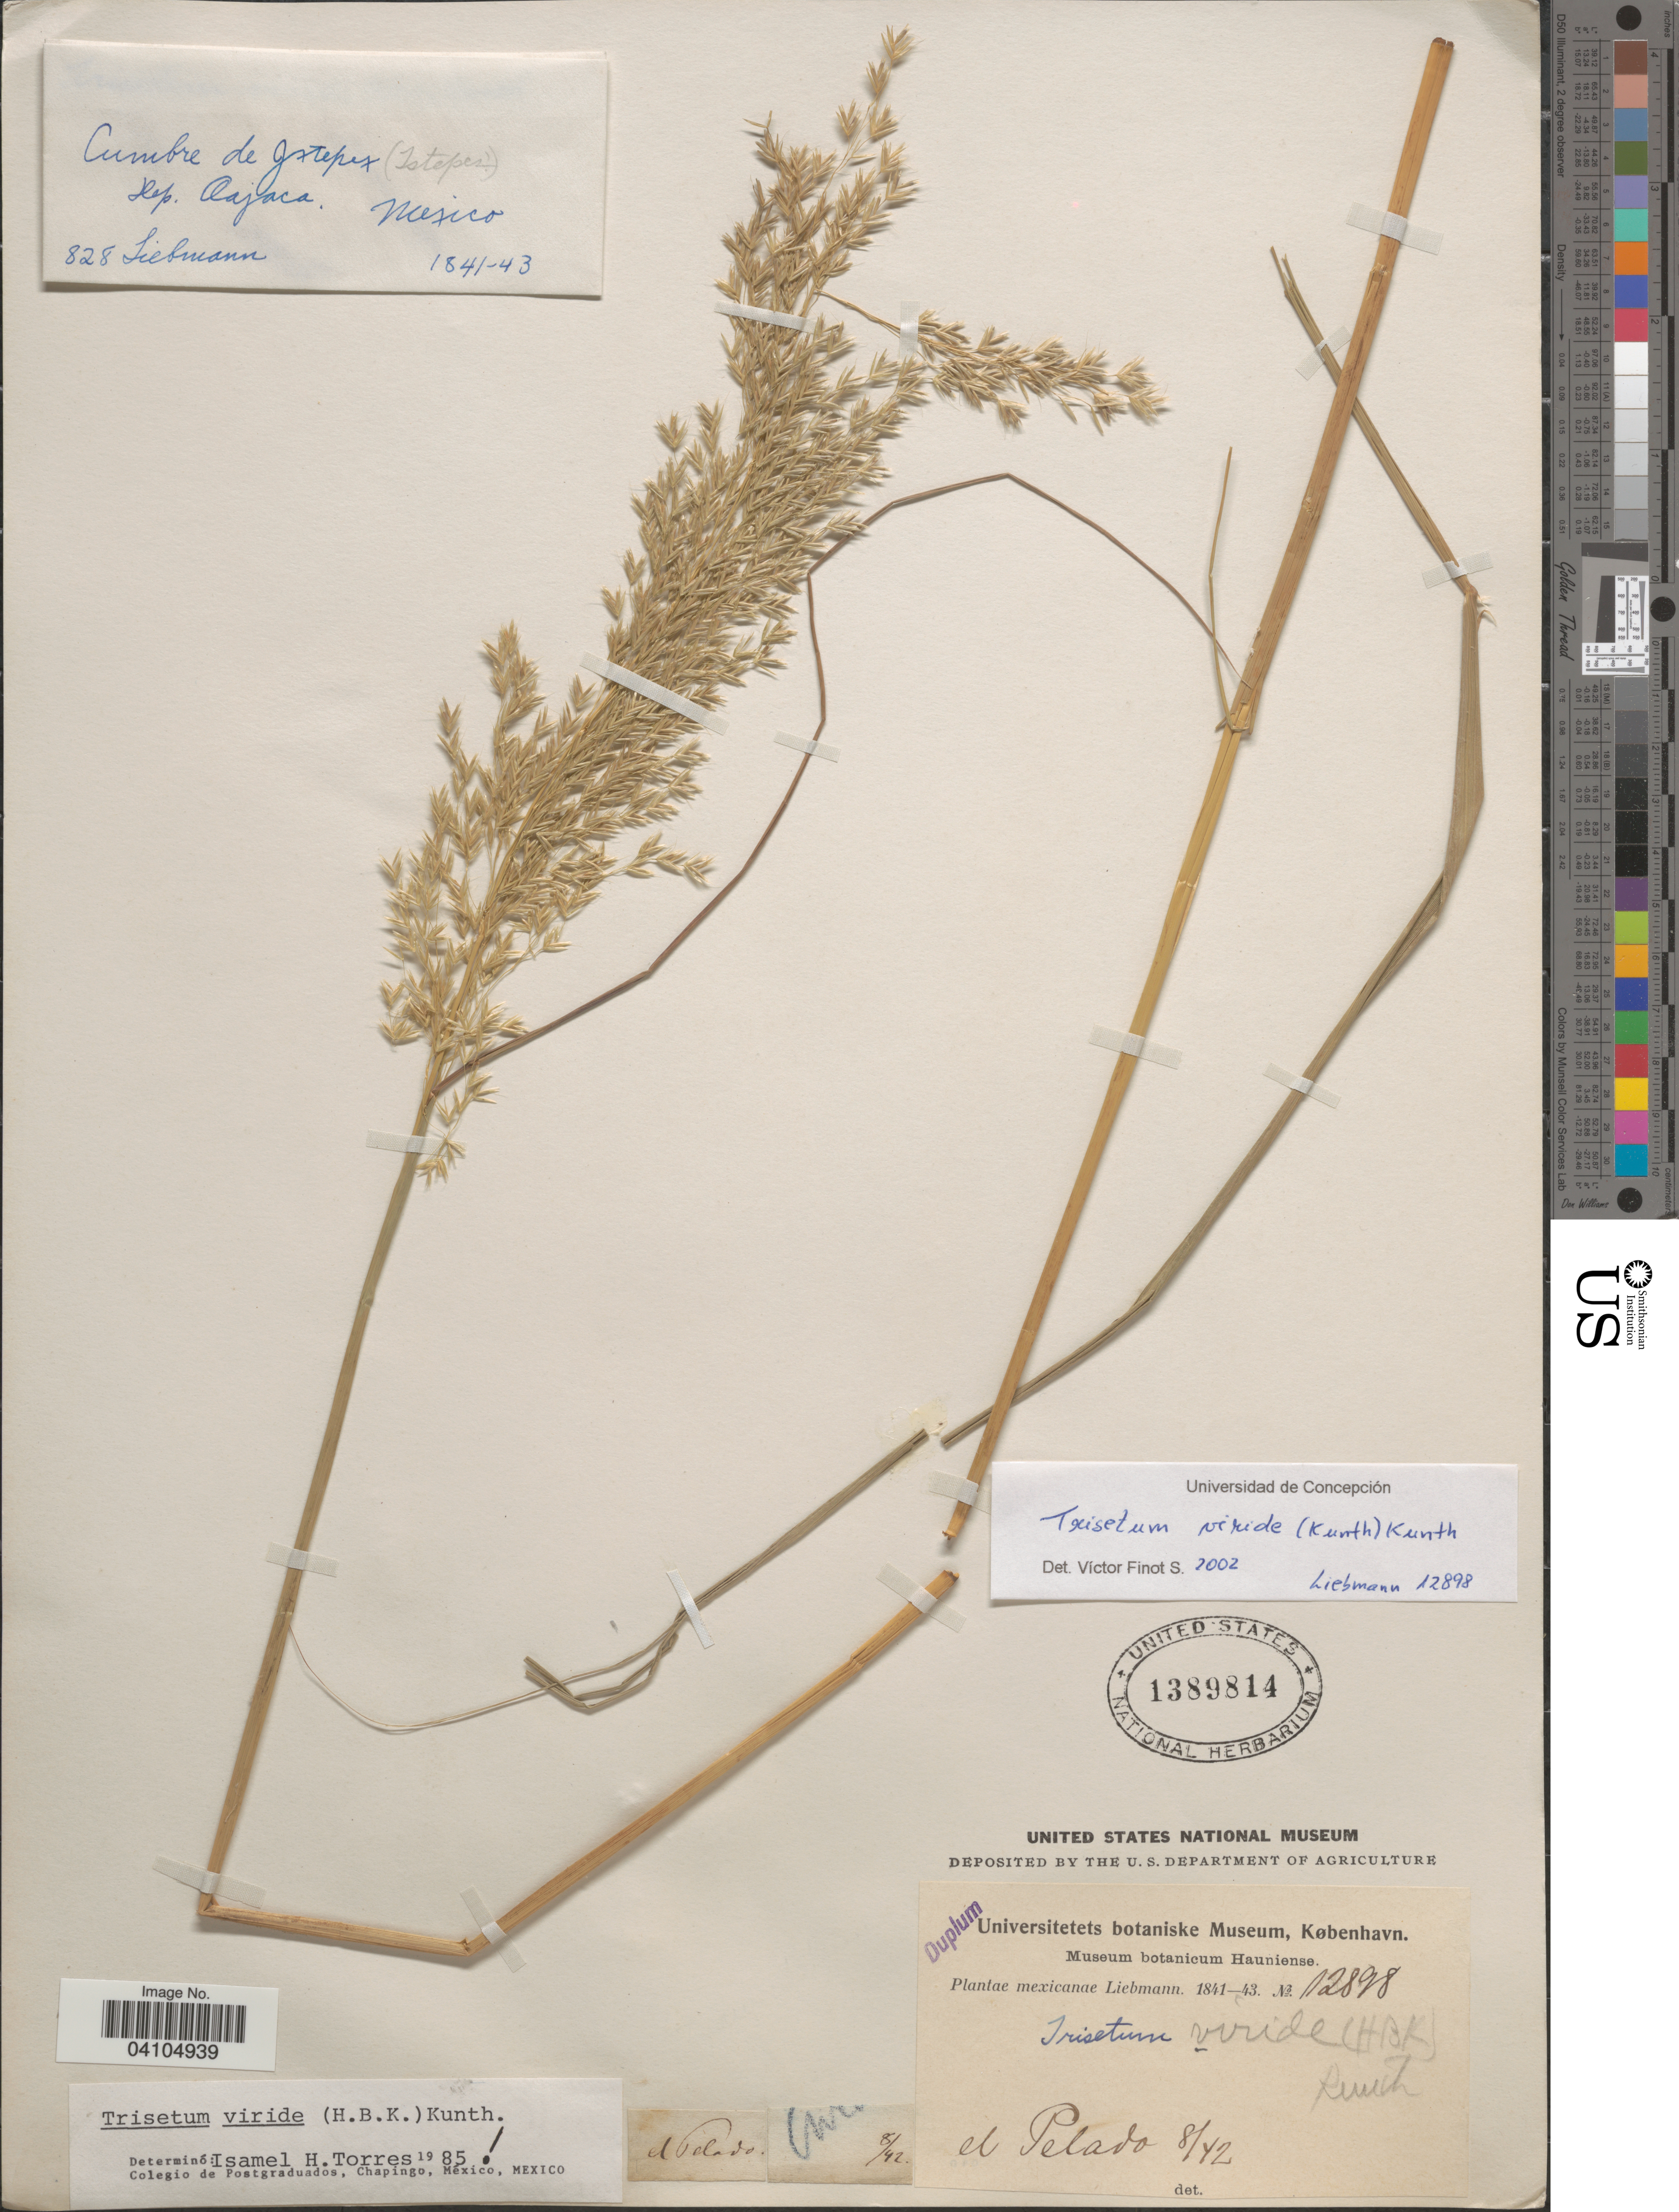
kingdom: Plantae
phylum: Tracheophyta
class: Liliopsida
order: Poales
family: Poaceae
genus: Peyritschia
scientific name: Peyritschia viridis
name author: (Kunth) P.M. Peterson et al.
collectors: Liebmann, --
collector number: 12898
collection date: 1842-08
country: Mexico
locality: El Pelado.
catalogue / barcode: US 1389814